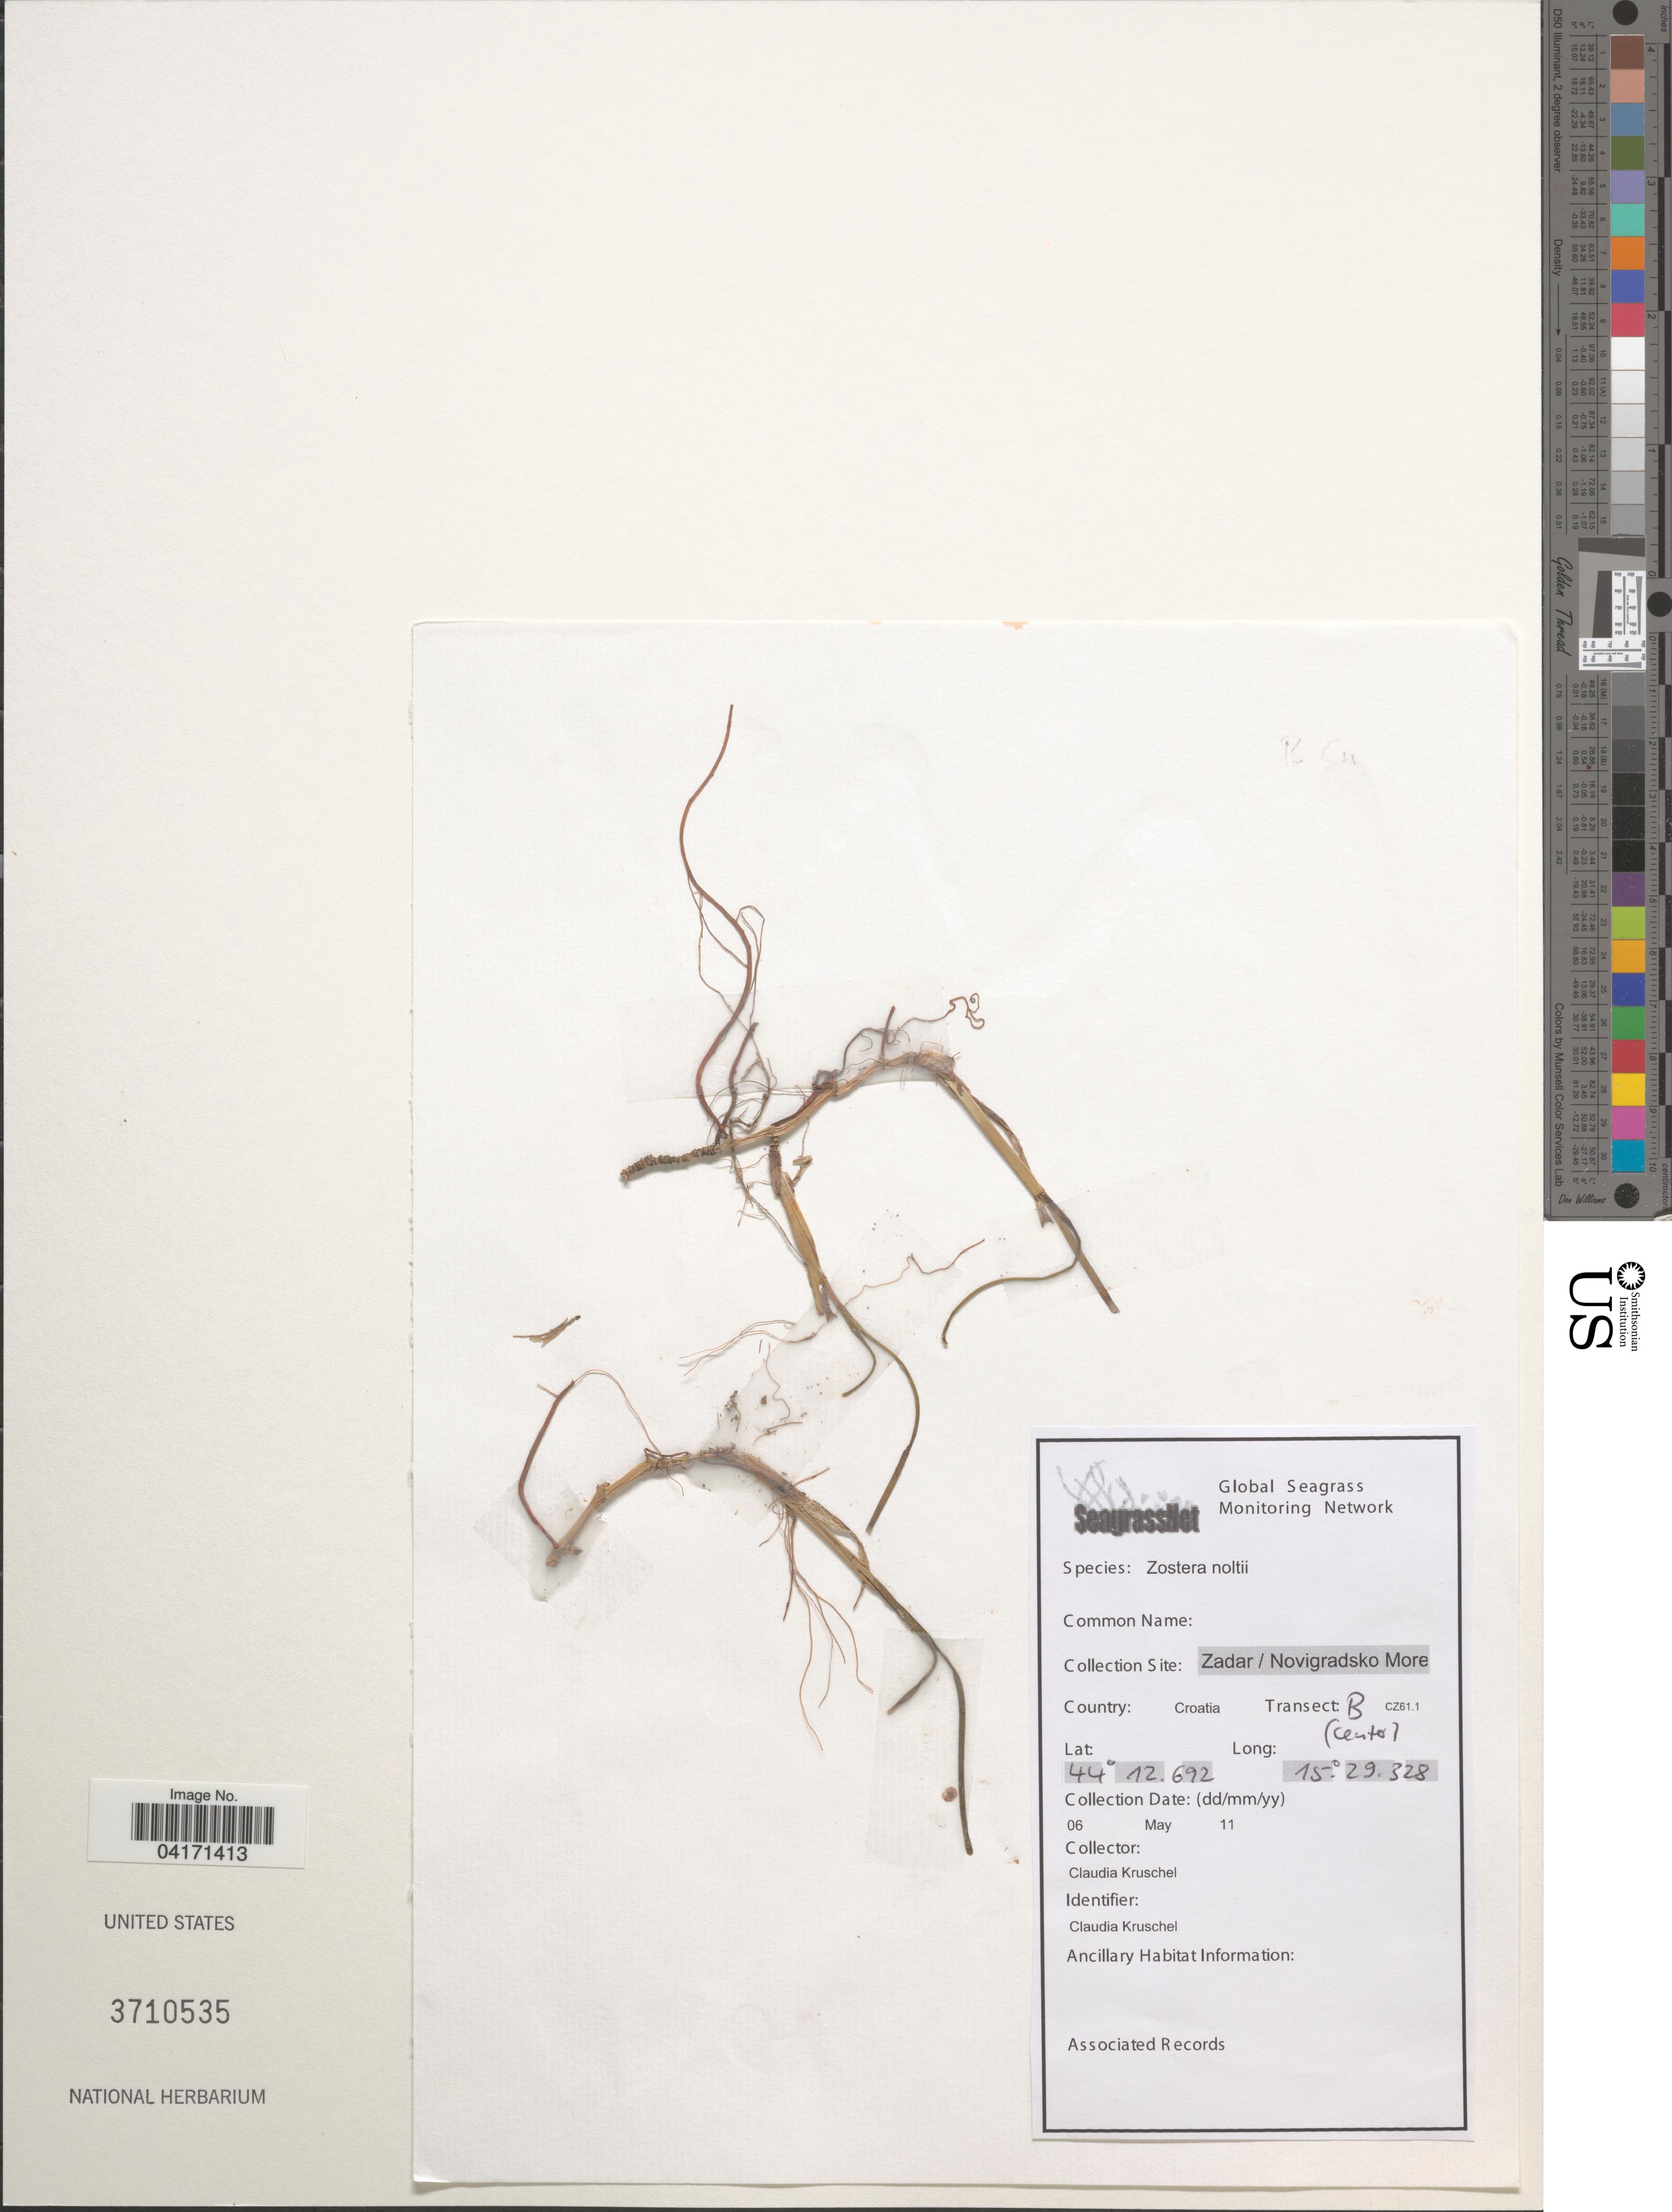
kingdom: Plantae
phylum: Tracheophyta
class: Liliopsida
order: Alismatales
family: Zosteraceae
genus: Zostera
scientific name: Zostera noltii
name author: Hornem.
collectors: C. Kruschel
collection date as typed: Transcribed d/m/y: 6/5/11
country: Croatia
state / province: Zadar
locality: Novigradsko More. Transect: B CZ61.1 (Center).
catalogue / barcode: US 3710535